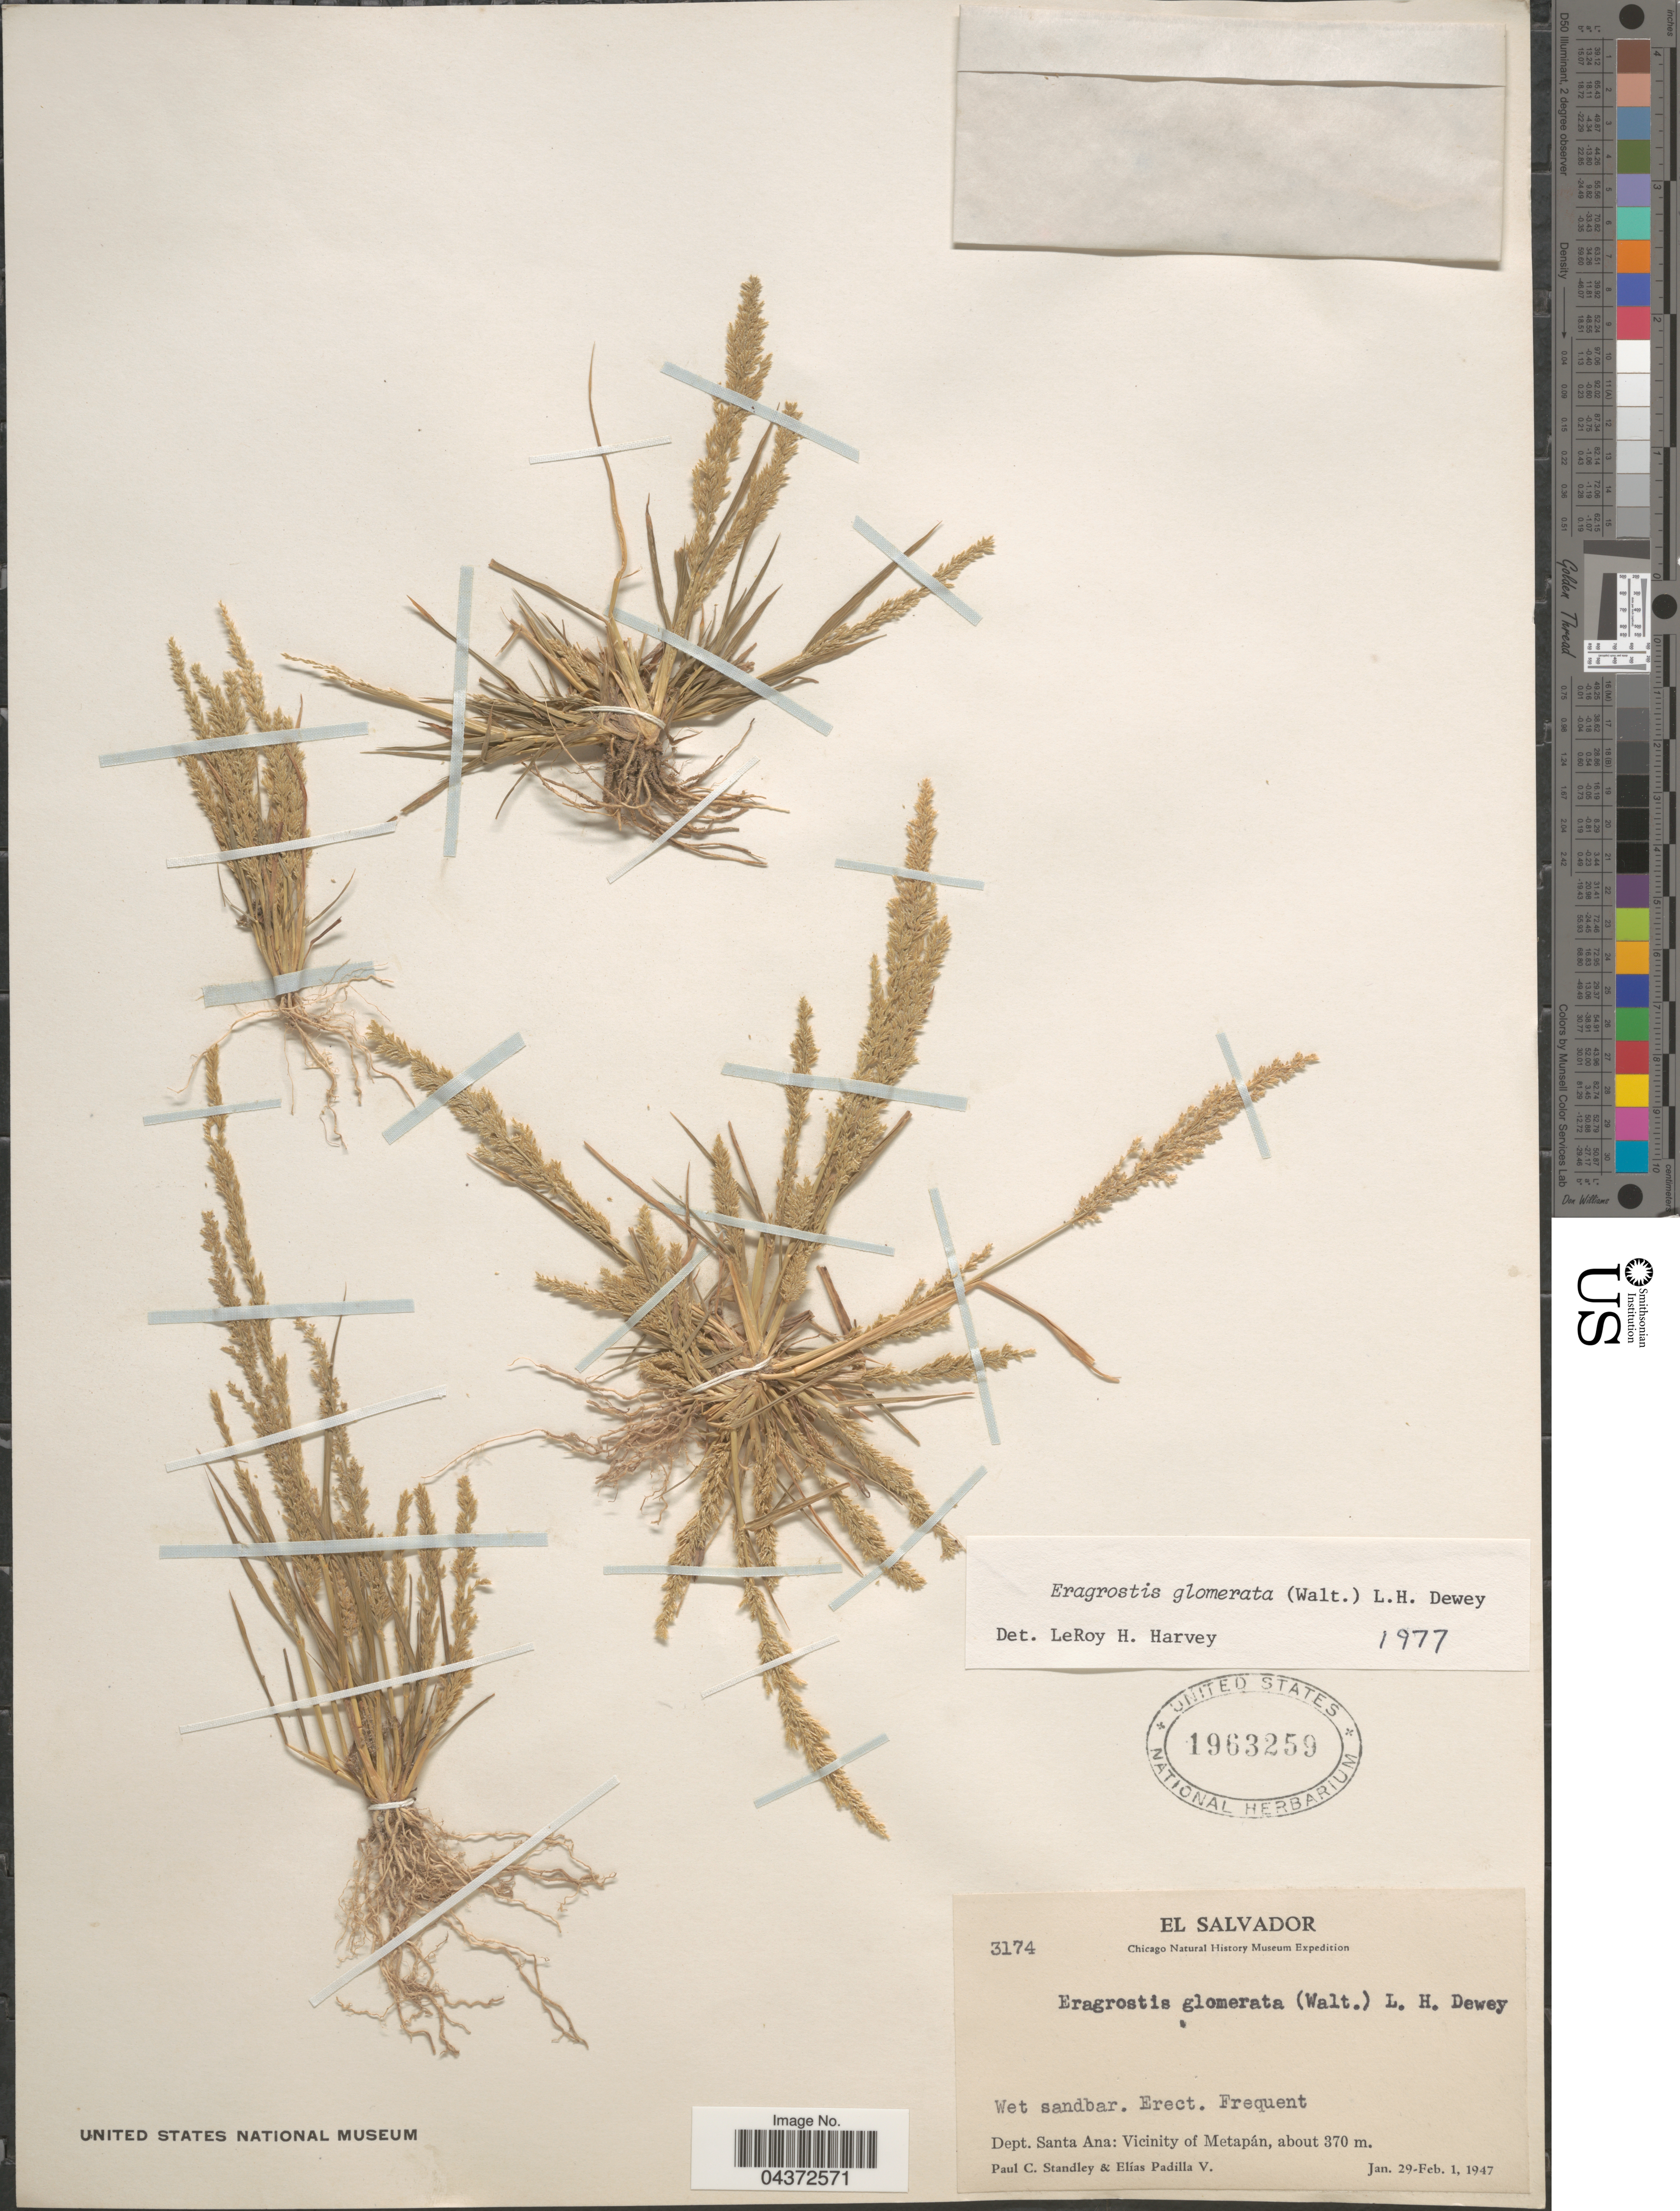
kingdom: Plantae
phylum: Tracheophyta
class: Liliopsida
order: Poales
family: Poaceae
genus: Eragrostis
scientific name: Eragrostis japonica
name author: (Thunb.) Trin.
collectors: P. C. Standley & E. Padilla V.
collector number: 3174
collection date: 1947-01-29/1947-02-01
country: El Salvador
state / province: Santa Ana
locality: Chicago Natural History Museum Expedition. Dept. Santa Ana: Vicinity of Metapán.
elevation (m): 370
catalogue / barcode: US 1963259